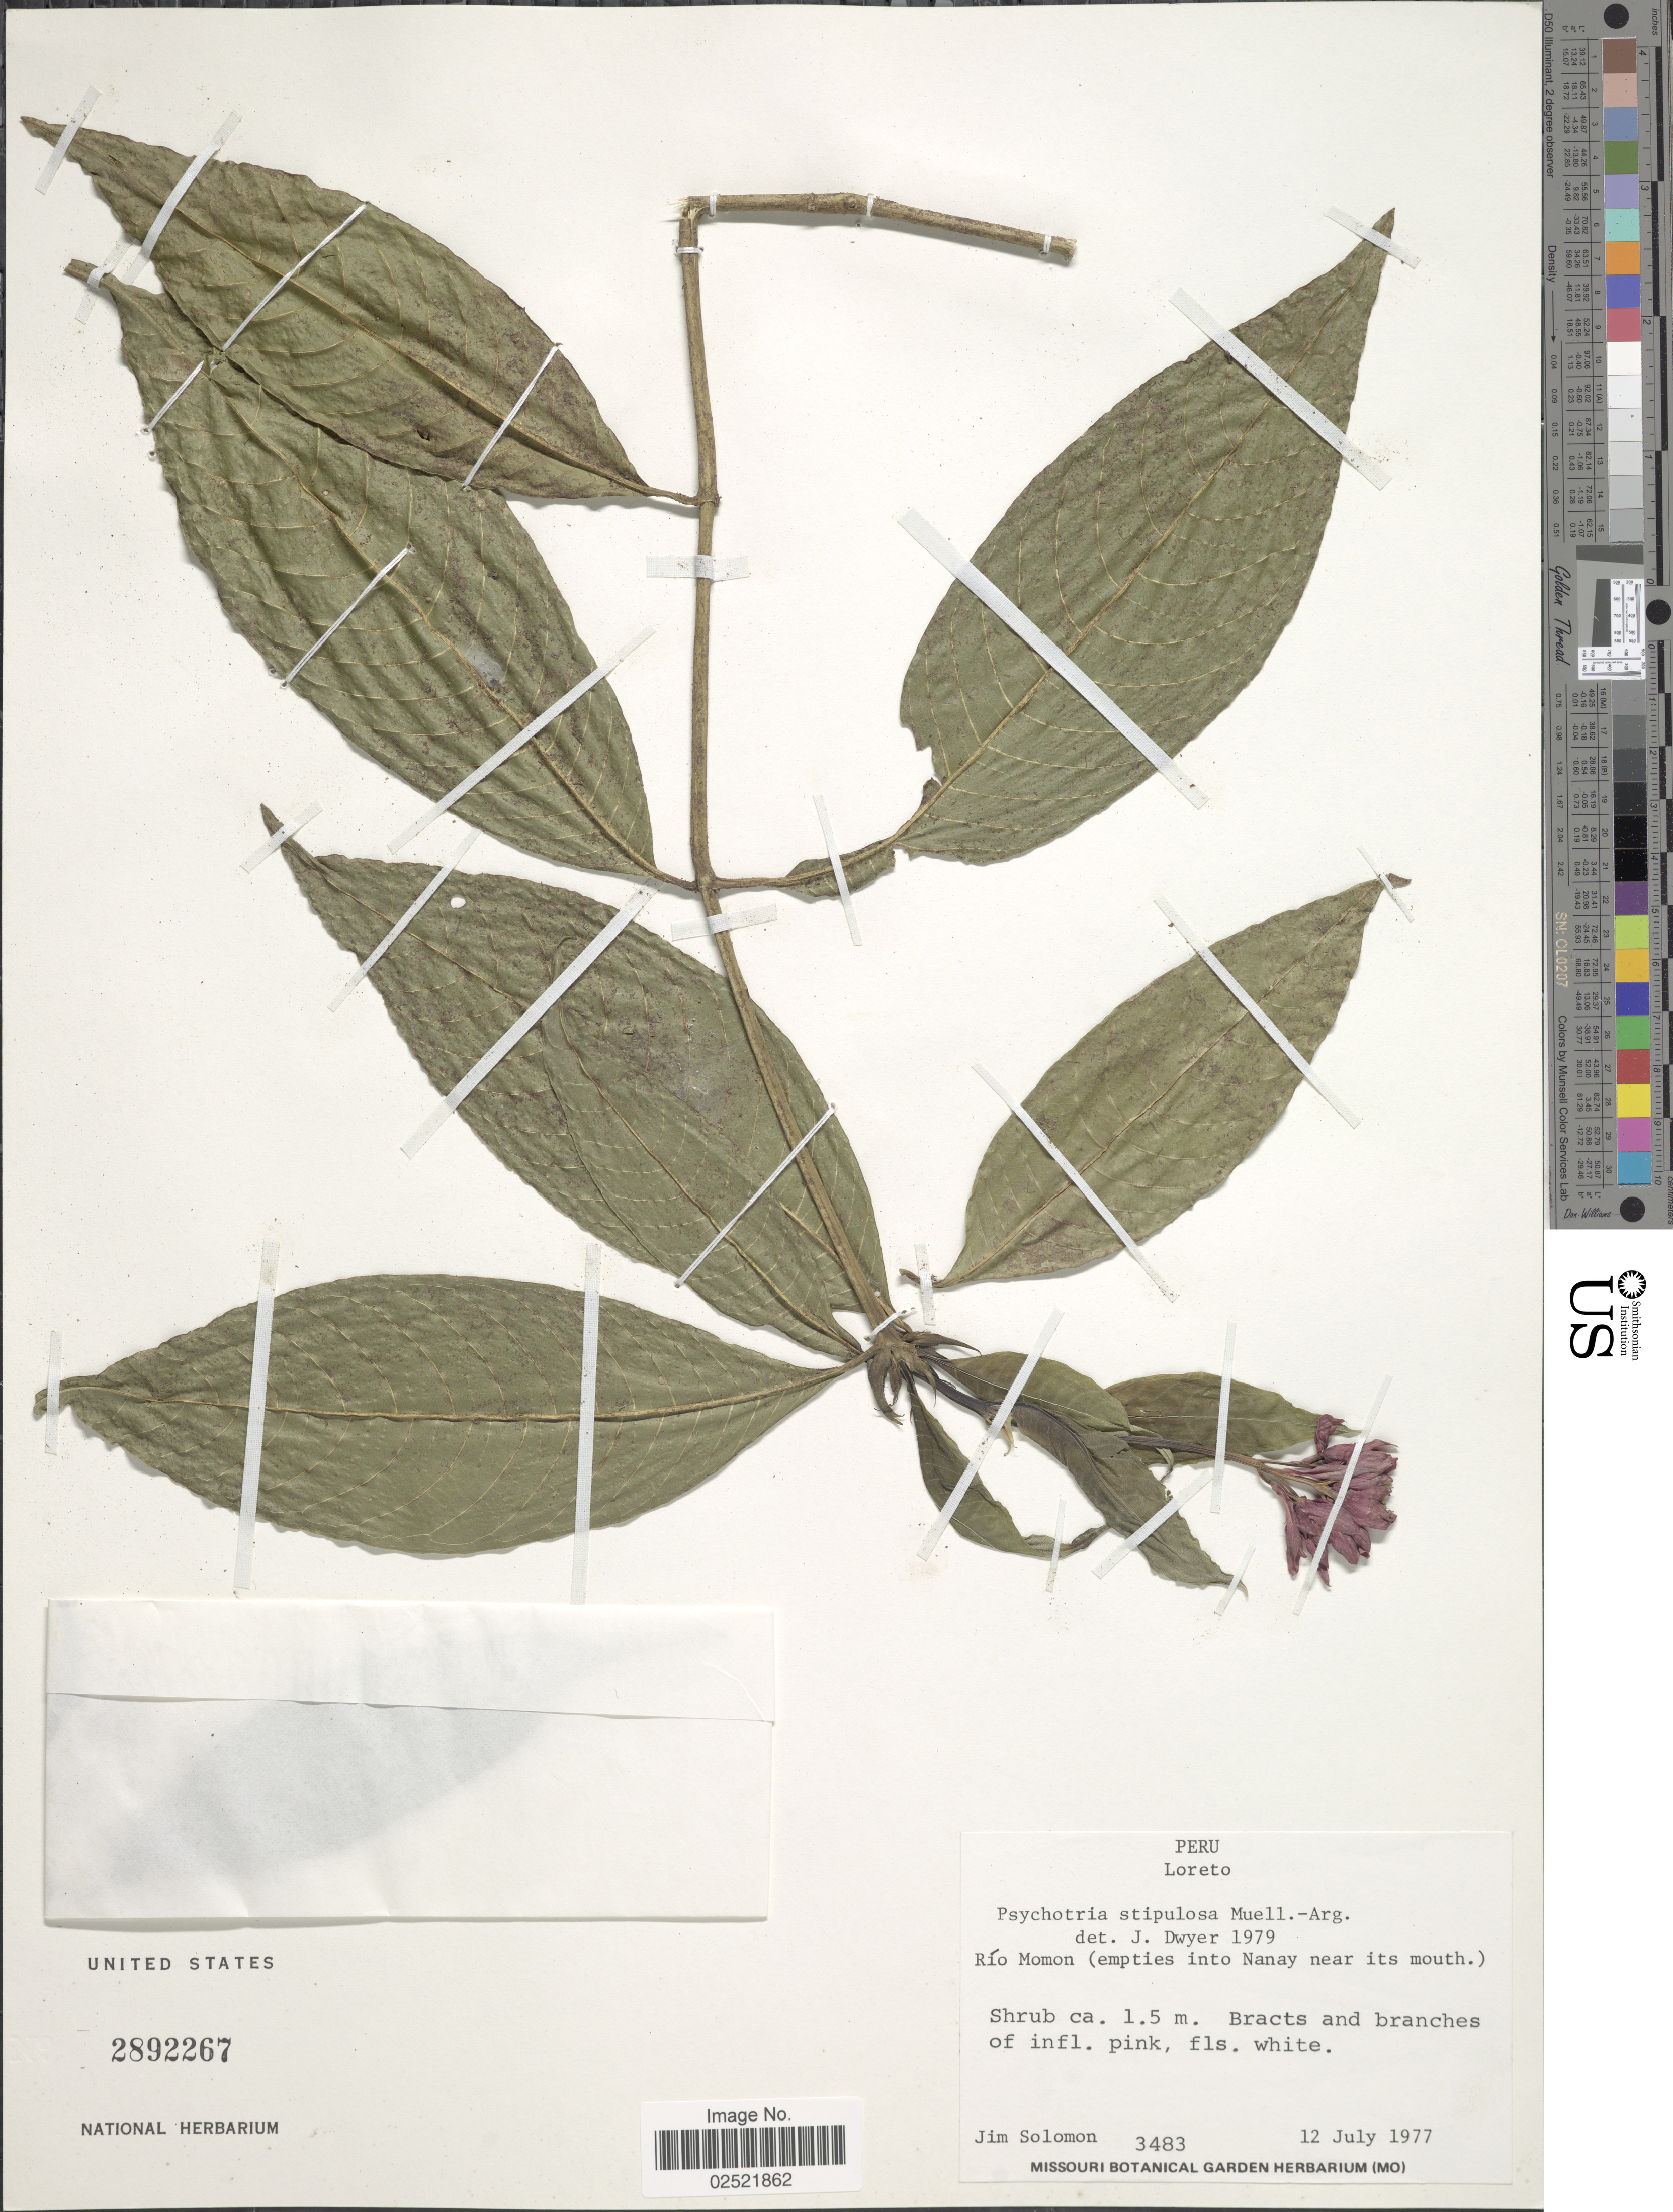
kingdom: Plantae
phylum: Tracheophyta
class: Magnoliopsida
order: Gentianales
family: Rubiaceae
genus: Psychotria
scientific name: Psychotria stipulosa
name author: Müll. Arg.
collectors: J. Solomon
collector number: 3483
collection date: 1977-07-12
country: Peru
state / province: Loreto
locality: Rio Momon (empties into Nanay near its mouth)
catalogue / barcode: US 2892267